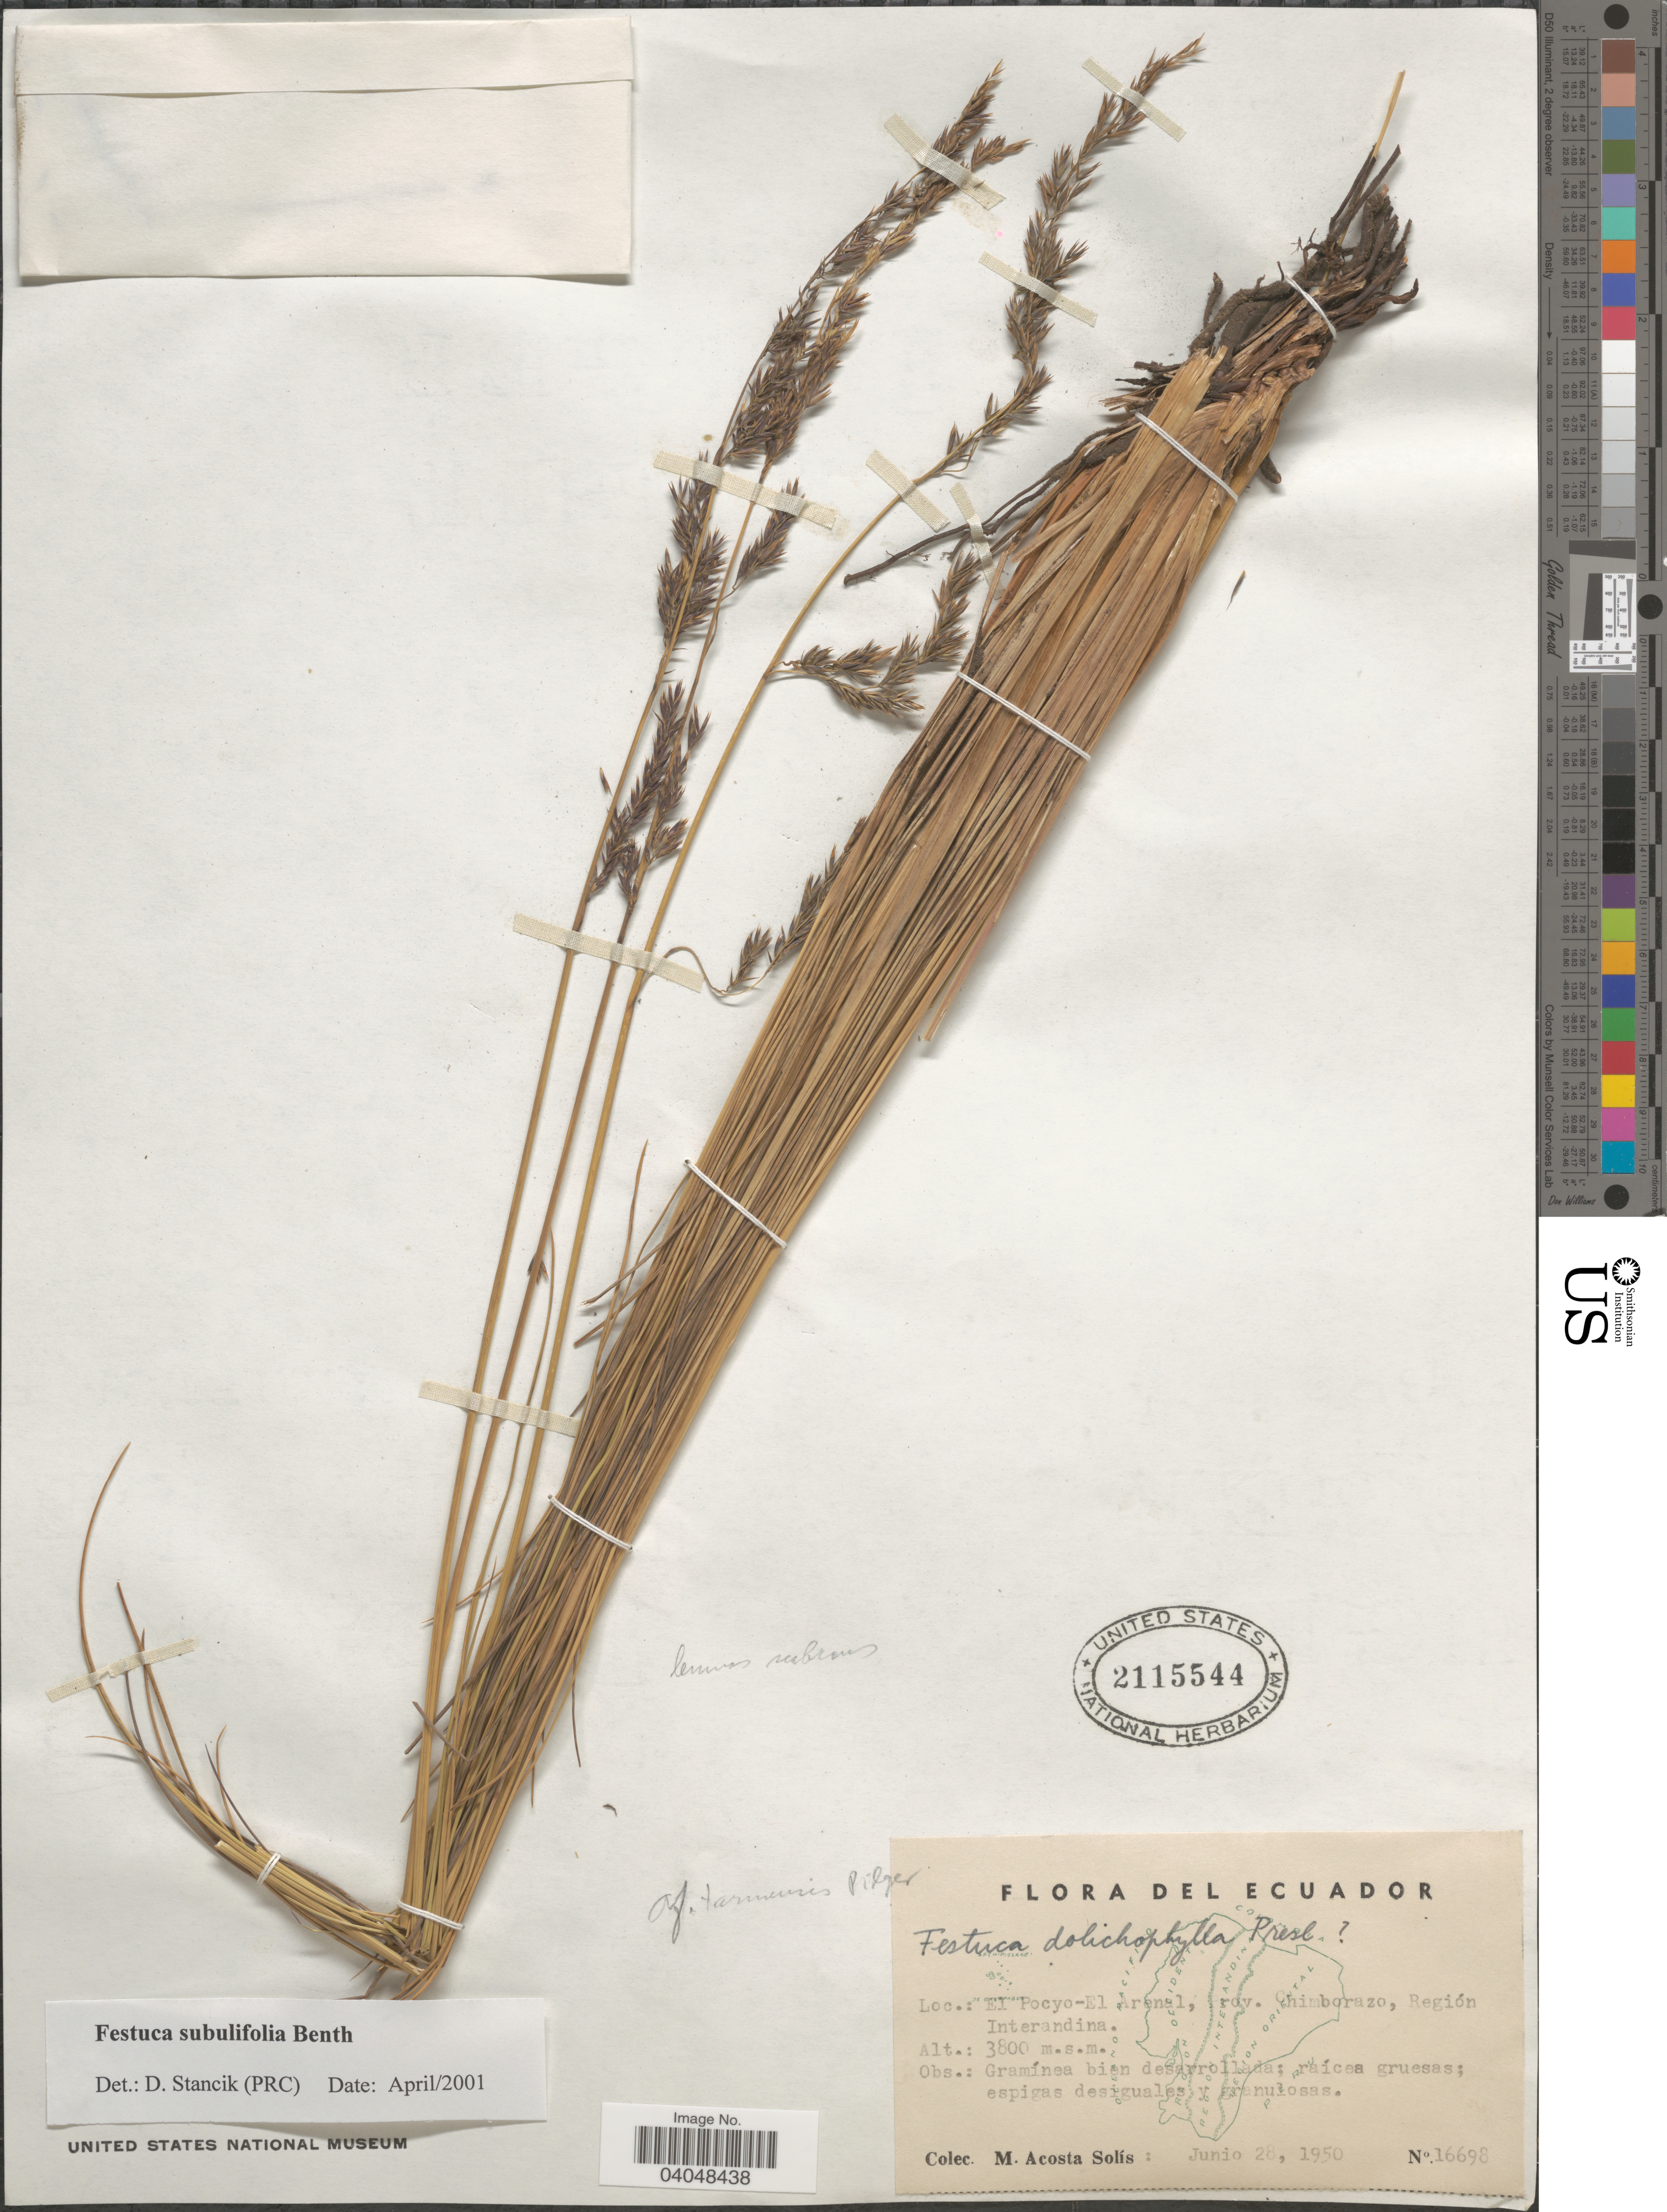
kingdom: Plantae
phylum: Tracheophyta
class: Liliopsida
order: Poales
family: Poaceae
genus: Festuca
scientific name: Festuca subulifolia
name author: Benth.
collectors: M. Acosta Solis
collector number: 16698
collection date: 1950-06-28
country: Ecuador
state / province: Chimborazo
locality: El Pocyo-El Arenal, Región Interandina.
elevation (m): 3800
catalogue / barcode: US 2115544